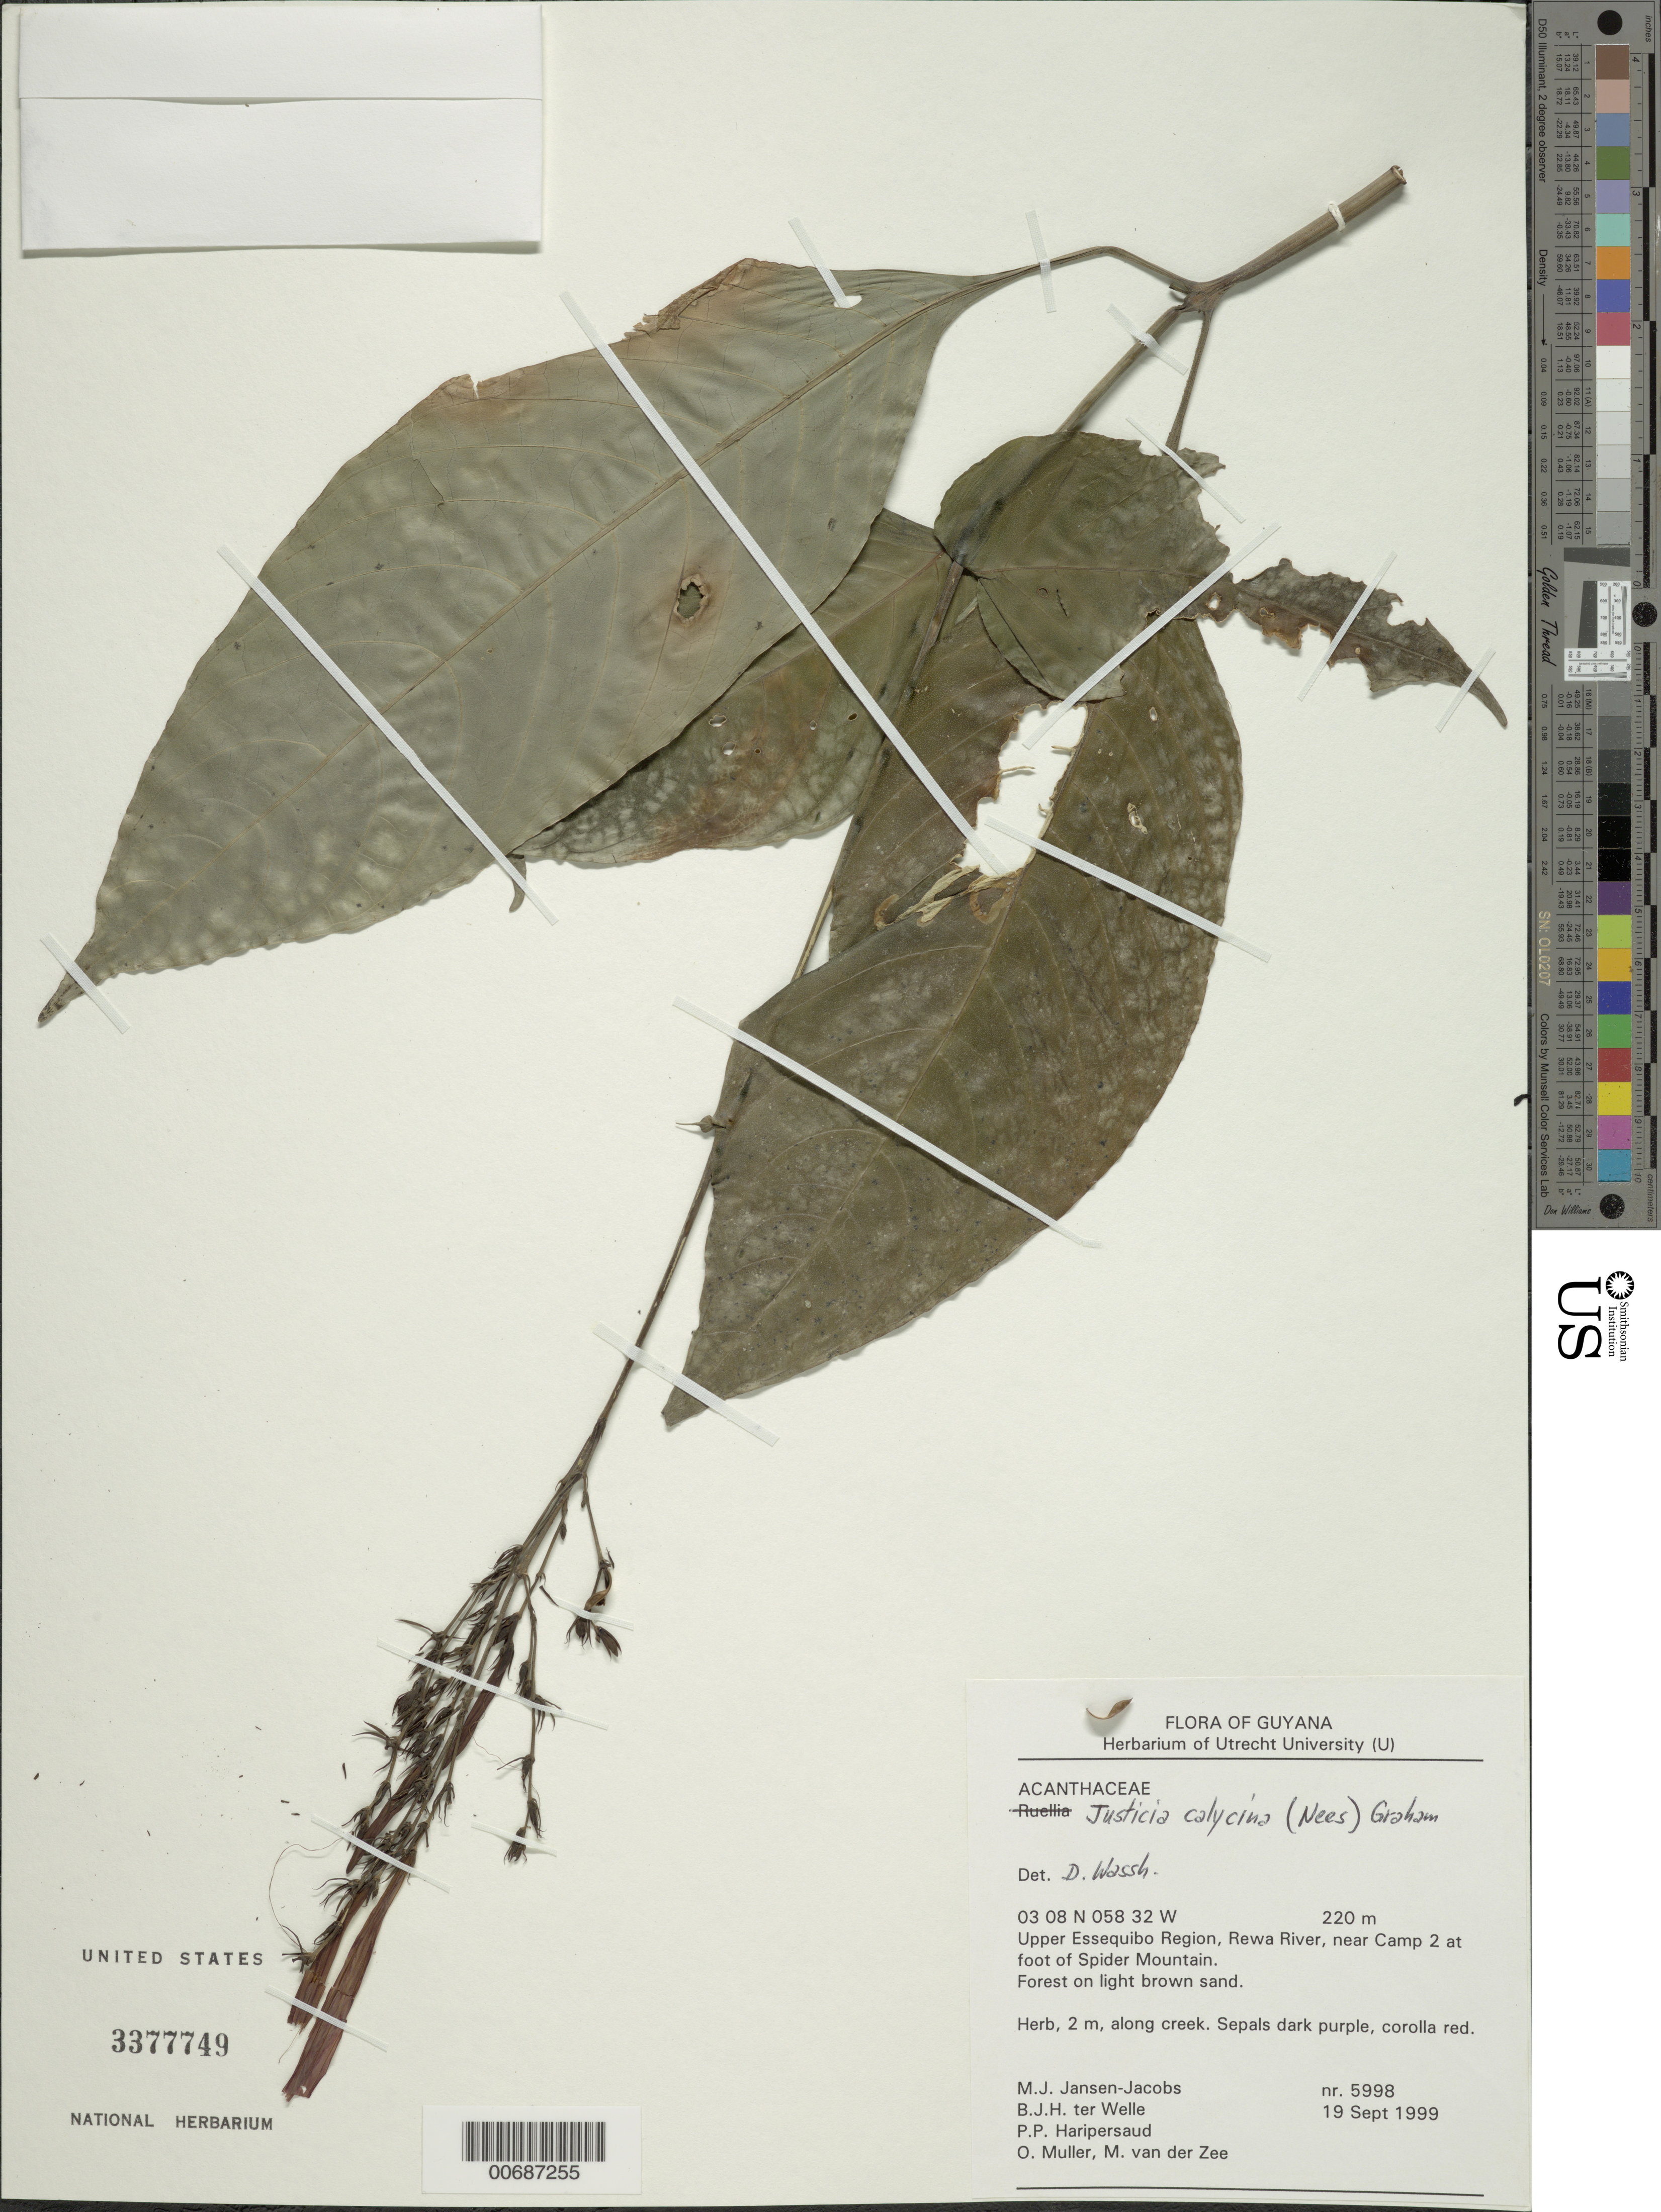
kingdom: Plantae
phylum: Tracheophyta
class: Magnoliopsida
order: Lamiales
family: Acanthaceae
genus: Justicia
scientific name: Justicia calycina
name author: (Nees) V.A.W. Graham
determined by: Wasshausen, Dieter C., (BOT), Smithsonian Institution - National Museum of Natural History (UNITED STATES)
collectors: M. J. Jansen-Jacobs, B. Welle, P. Haripersaud, O. Muller & M. van der Zee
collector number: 5998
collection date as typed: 19-Sep-99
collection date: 1999-09-19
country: Guyana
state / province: U. Takutu-U. Essequibo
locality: Rewa River, at foot of Spider Mts., near camp 2, Upper Essequibo Region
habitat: Forest on light brown sand, along creek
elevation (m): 220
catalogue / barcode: US 3377749